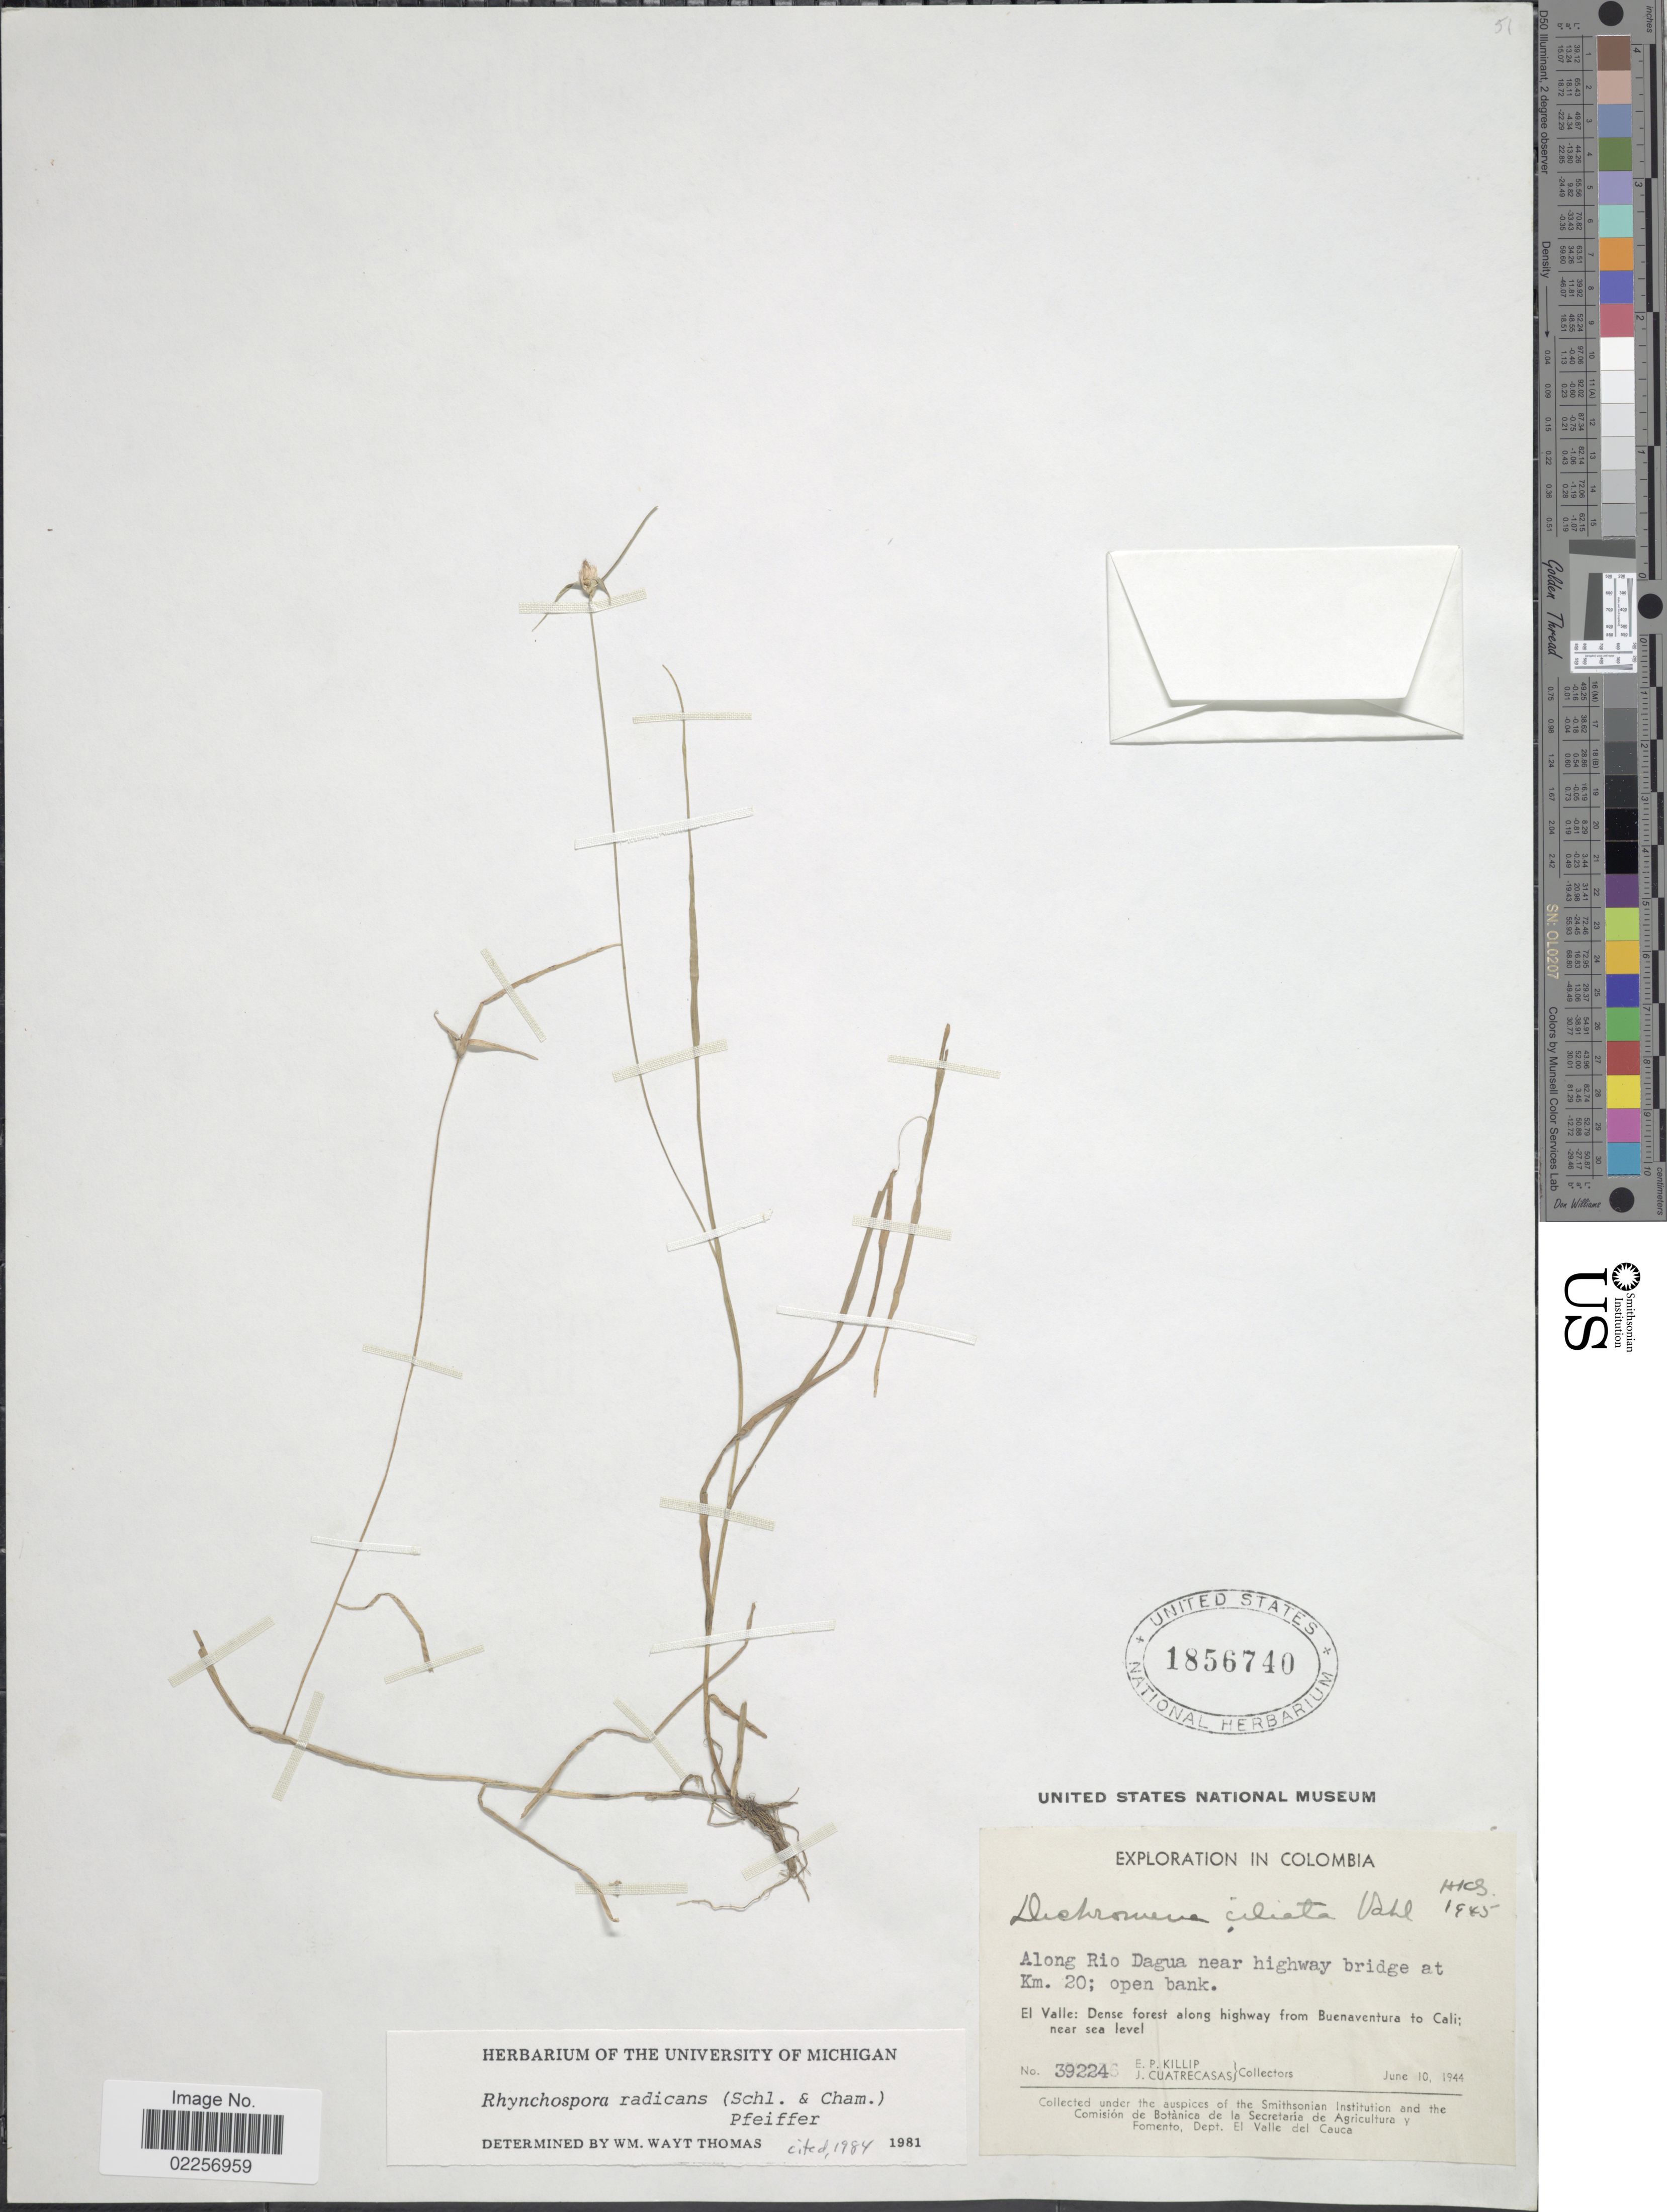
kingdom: Plantae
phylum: Tracheophyta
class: Liliopsida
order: Poales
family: Cyperaceae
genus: Rhynchospora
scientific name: Rhynchospora radicans subsp. radicans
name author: (Schltdl. & Cham.) H. Pfeiff.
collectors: E. P. Killip & J. Cuatrecasas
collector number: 39224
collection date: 1944-06-10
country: Colombia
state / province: Valle del Cauca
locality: Along Rio Dagua near highway bridge at Km. 20. forest along highway from Buenaventura to Cali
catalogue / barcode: US 1856740